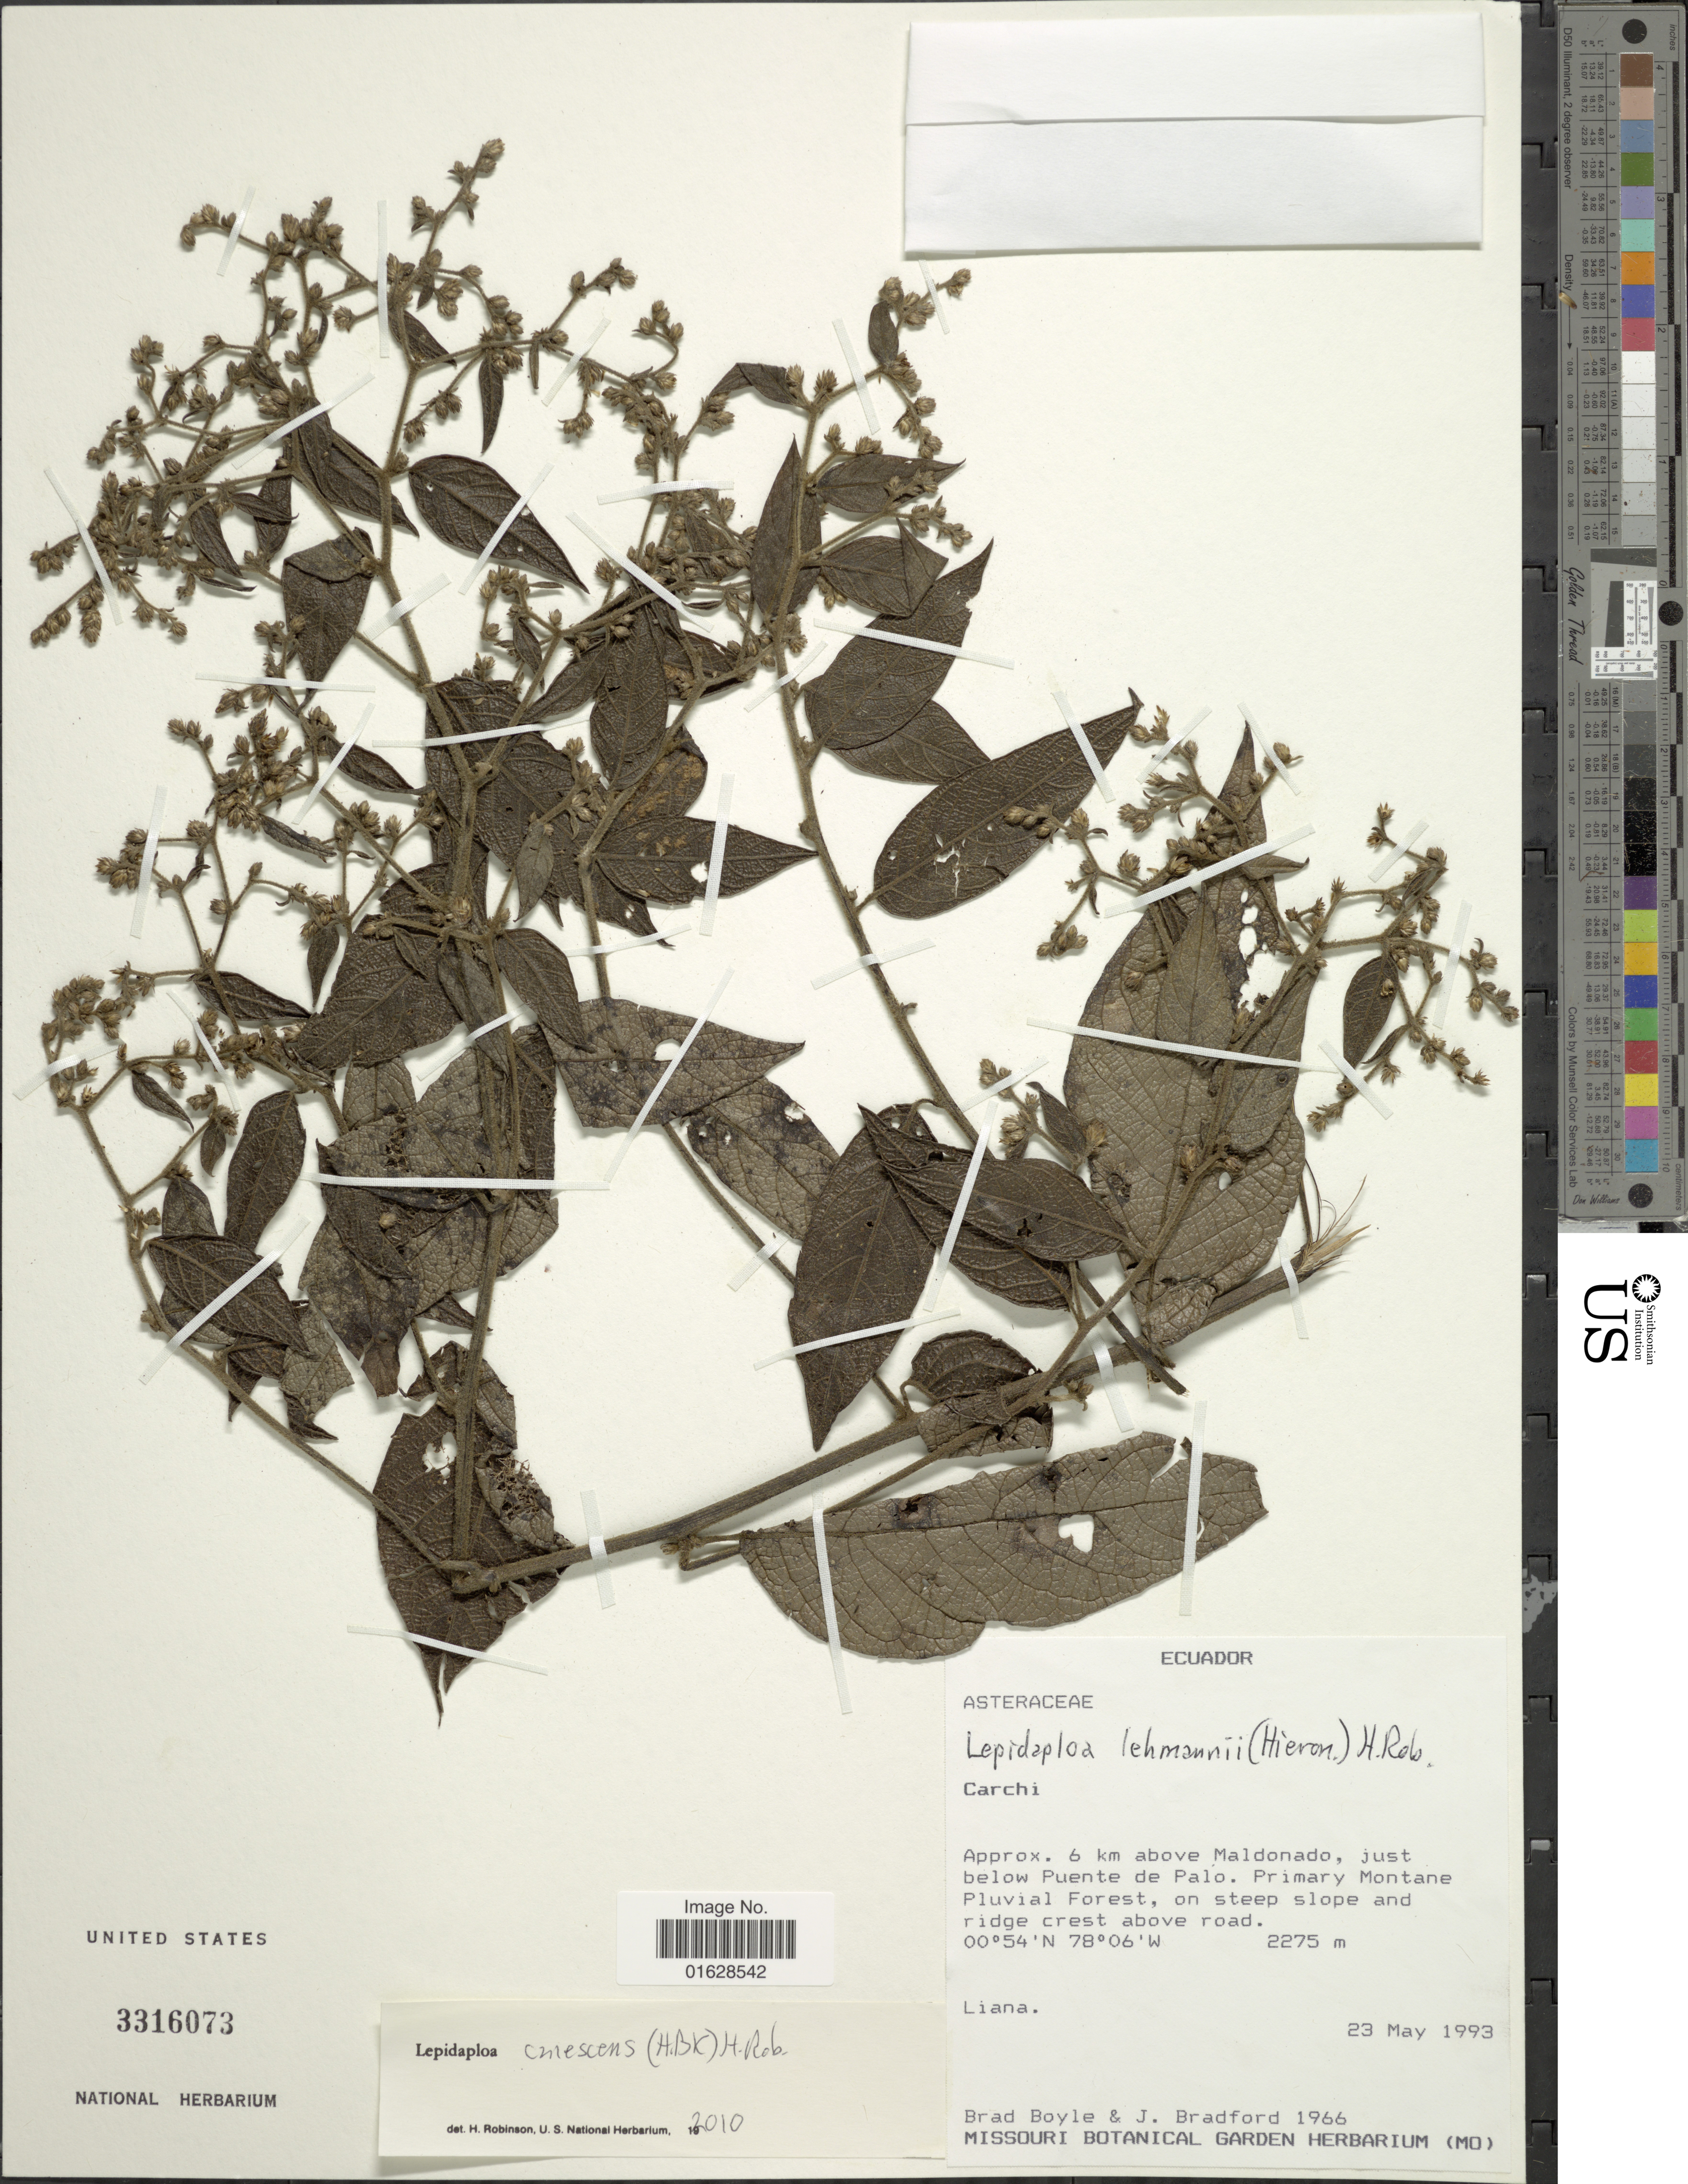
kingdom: Plantae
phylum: Tracheophyta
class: Magnoliopsida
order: Asterales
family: Asteraceae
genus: Lepidaploa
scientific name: Lepidaploa canescens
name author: (Kunth) H. Rob.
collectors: B. Boyle & J. Bradford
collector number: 1966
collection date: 1993-05-23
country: Ecuador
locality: Ecuador. Approx. 6 km above Maldonado, just below Puente de Palo. Primary Montane Pluvial Forest, on steep slope and ridge crest above road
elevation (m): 2275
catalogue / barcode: US 3316073